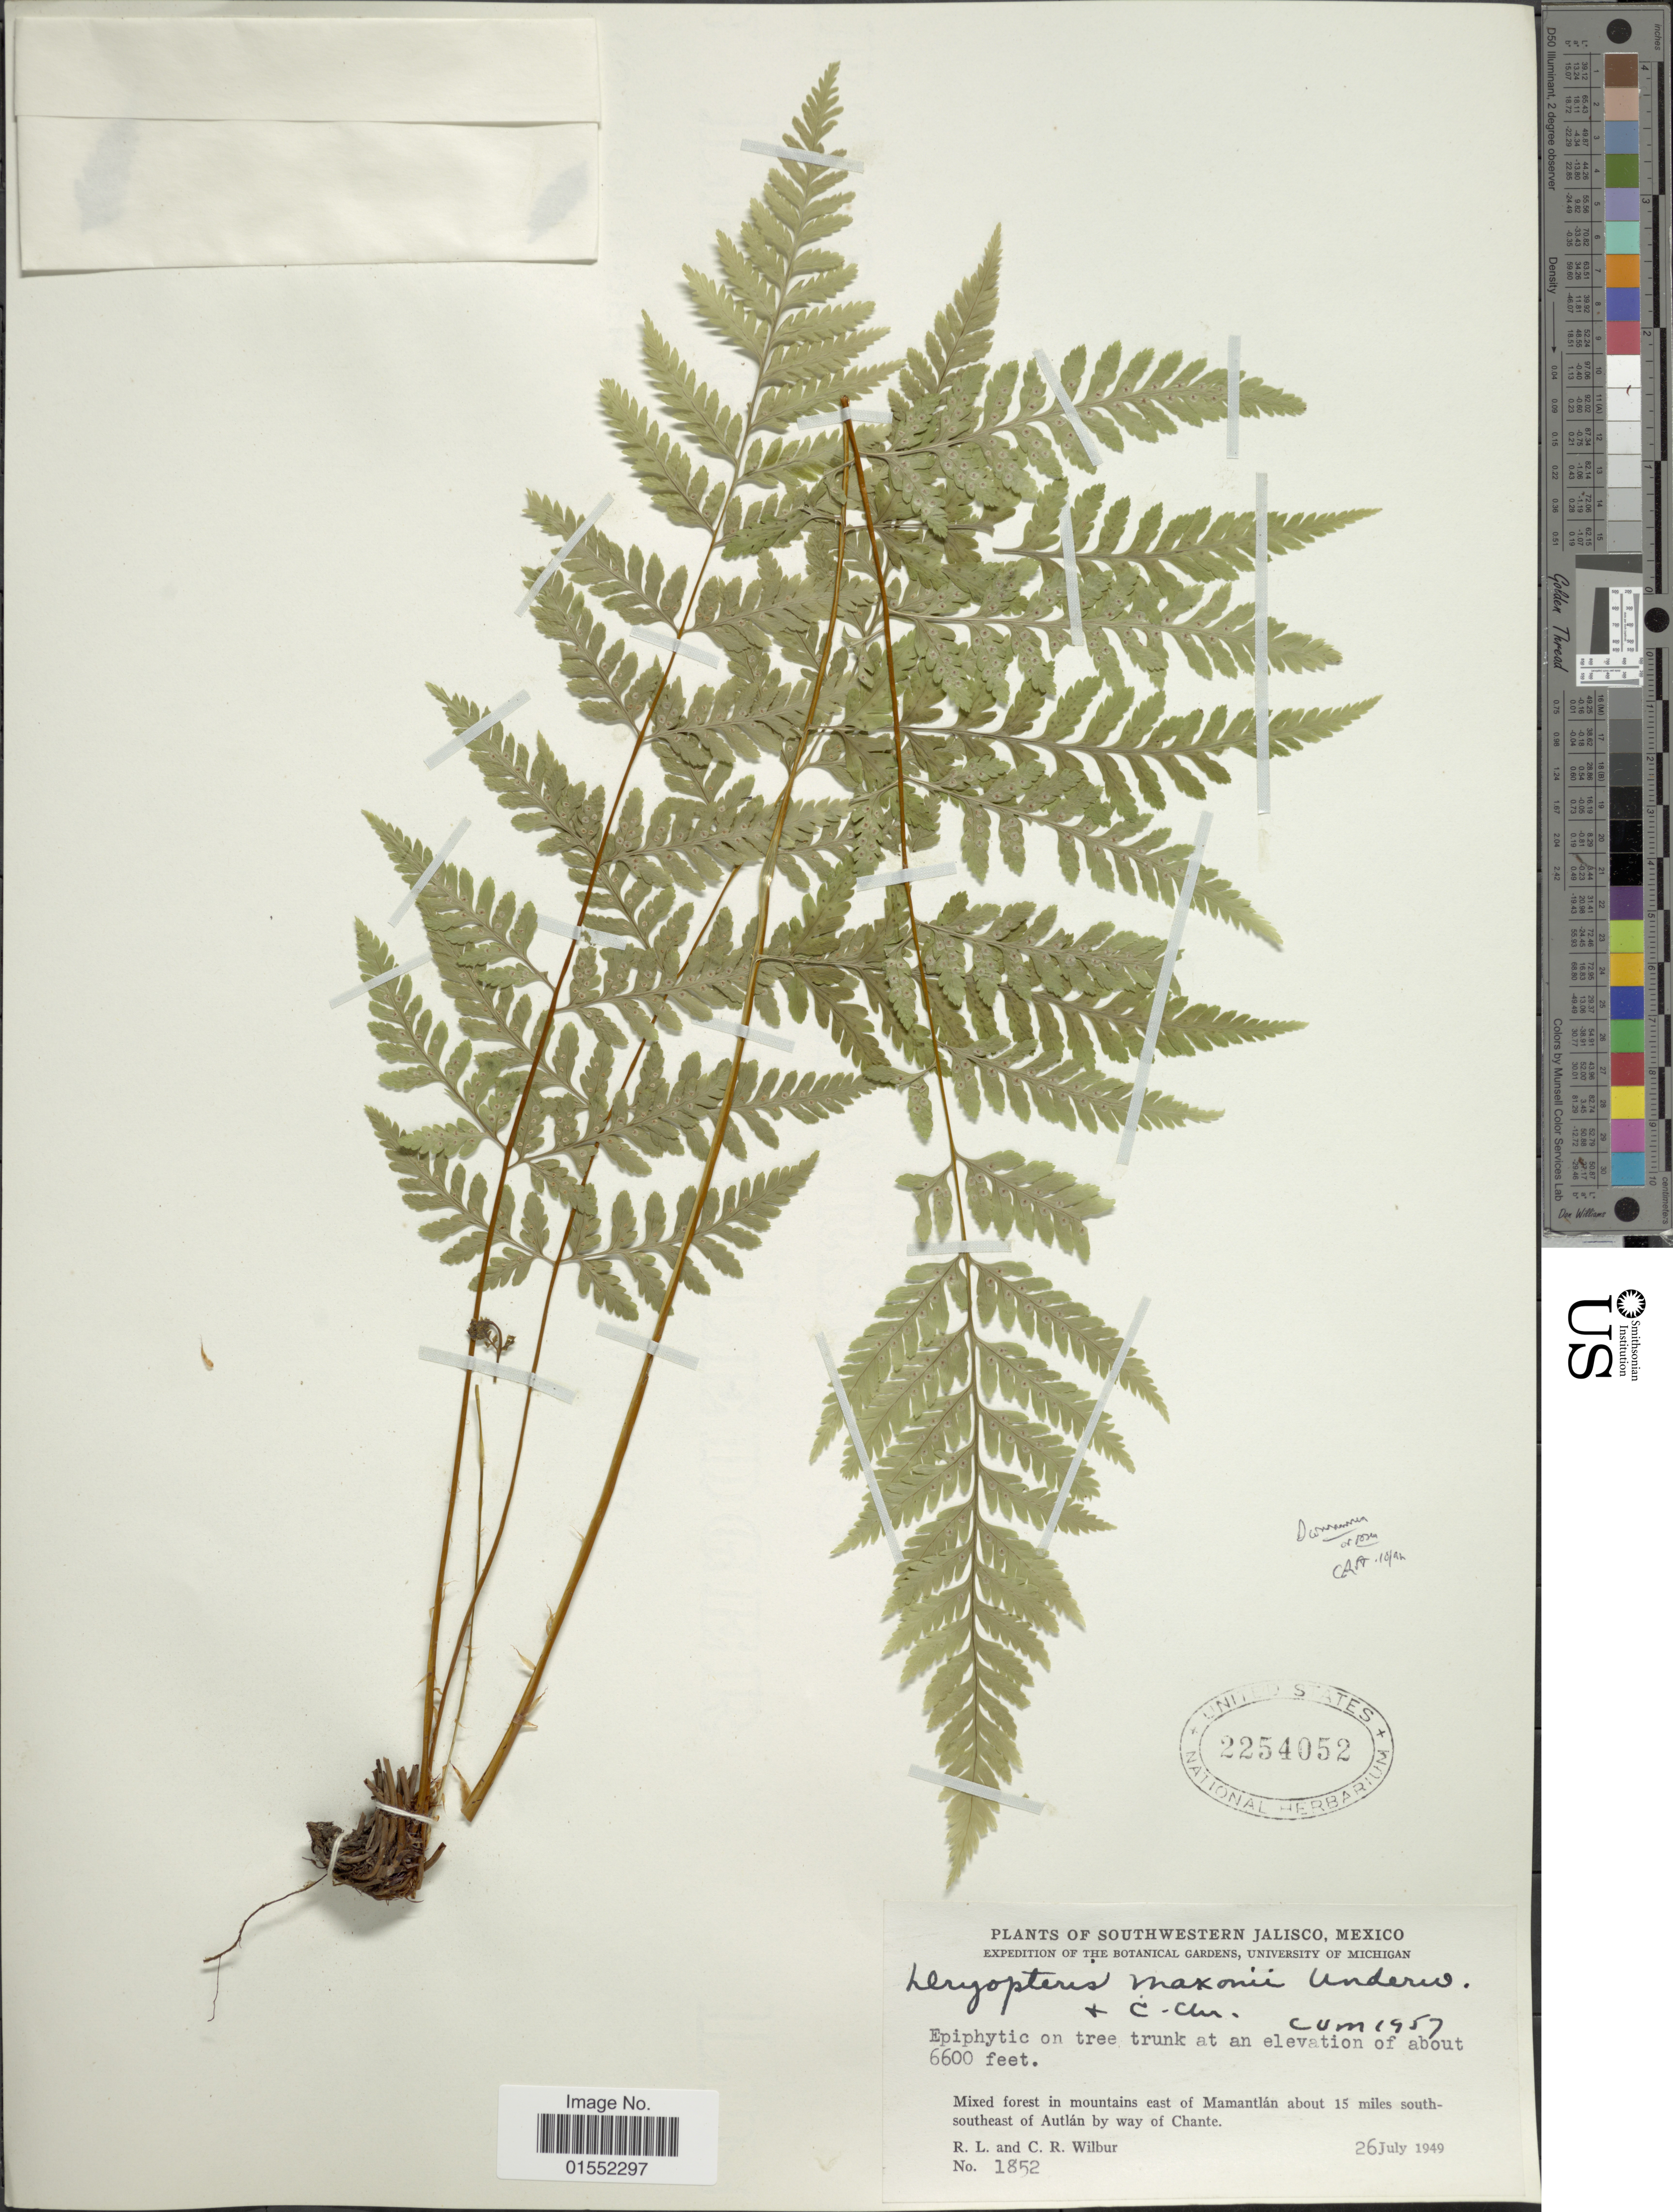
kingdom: Plantae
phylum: Tracheophyta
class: Polypodiopsida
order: Polypodiales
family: Dryopteridaceae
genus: Dryopteris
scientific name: Dryopteris cinnamomea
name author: (Cav.) C. Chr.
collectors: R. L. Wilbur & C. Wilbur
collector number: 1852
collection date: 1949-07-26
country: Mexico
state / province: Jalisco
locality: Southwestern Jalisco, Mixed forest in mountains east of Mamantlán about 15 miles south-southeast of Autlán by way of Chante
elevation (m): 2012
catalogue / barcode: US 2254052